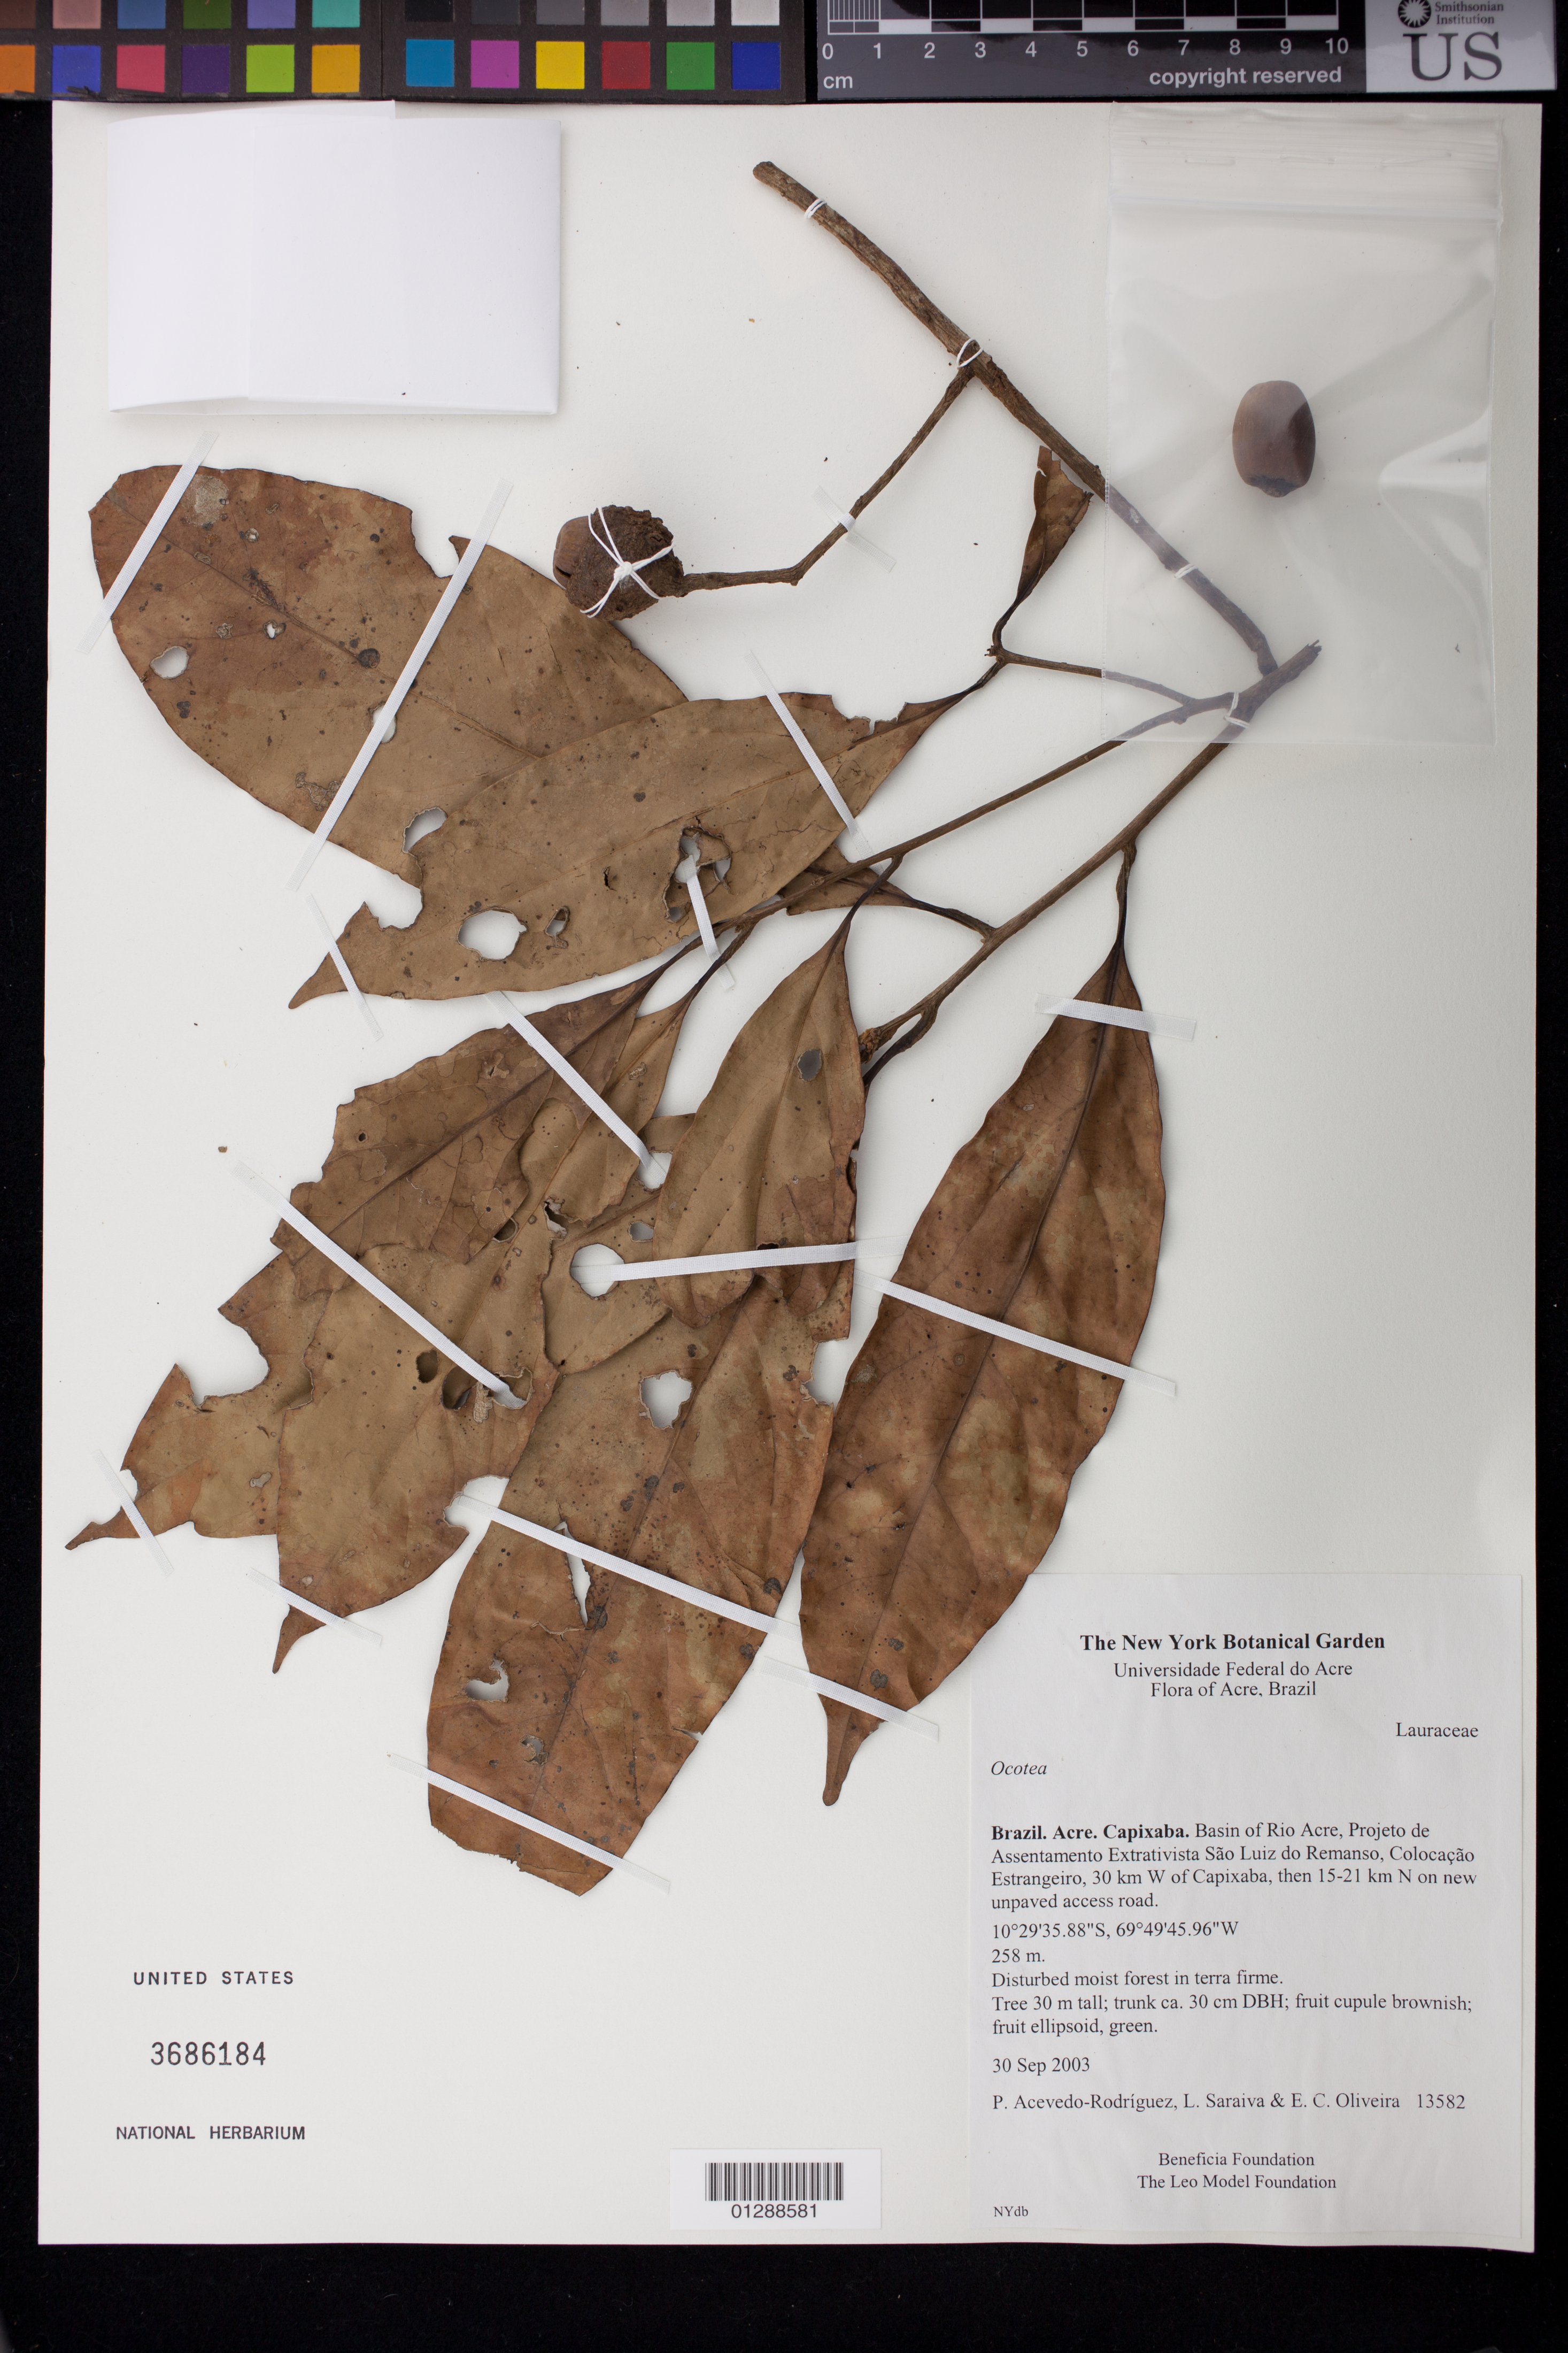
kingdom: Plantae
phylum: Tracheophyta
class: Magnoliopsida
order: Laurales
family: Lauraceae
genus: Ocotea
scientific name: Ocotea sp.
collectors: P. Acevedo-Rodr., L. Saraiva & E. Oliveira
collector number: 13582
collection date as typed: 30 Sep 2003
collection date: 2003-09-30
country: Brazil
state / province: Acre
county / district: Capichaba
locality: Acre: Mun. Capichaba.; Basin of Rio Acre, Projeto de Assentamento Extrativista Sao Luiz do Remanso, Colocaçao Estrangeiro, 30 km w of Capixaba, then 15-21 km N on new unpaved access road.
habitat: Disturbed primary moist, terra firme forest.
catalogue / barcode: US 3686184